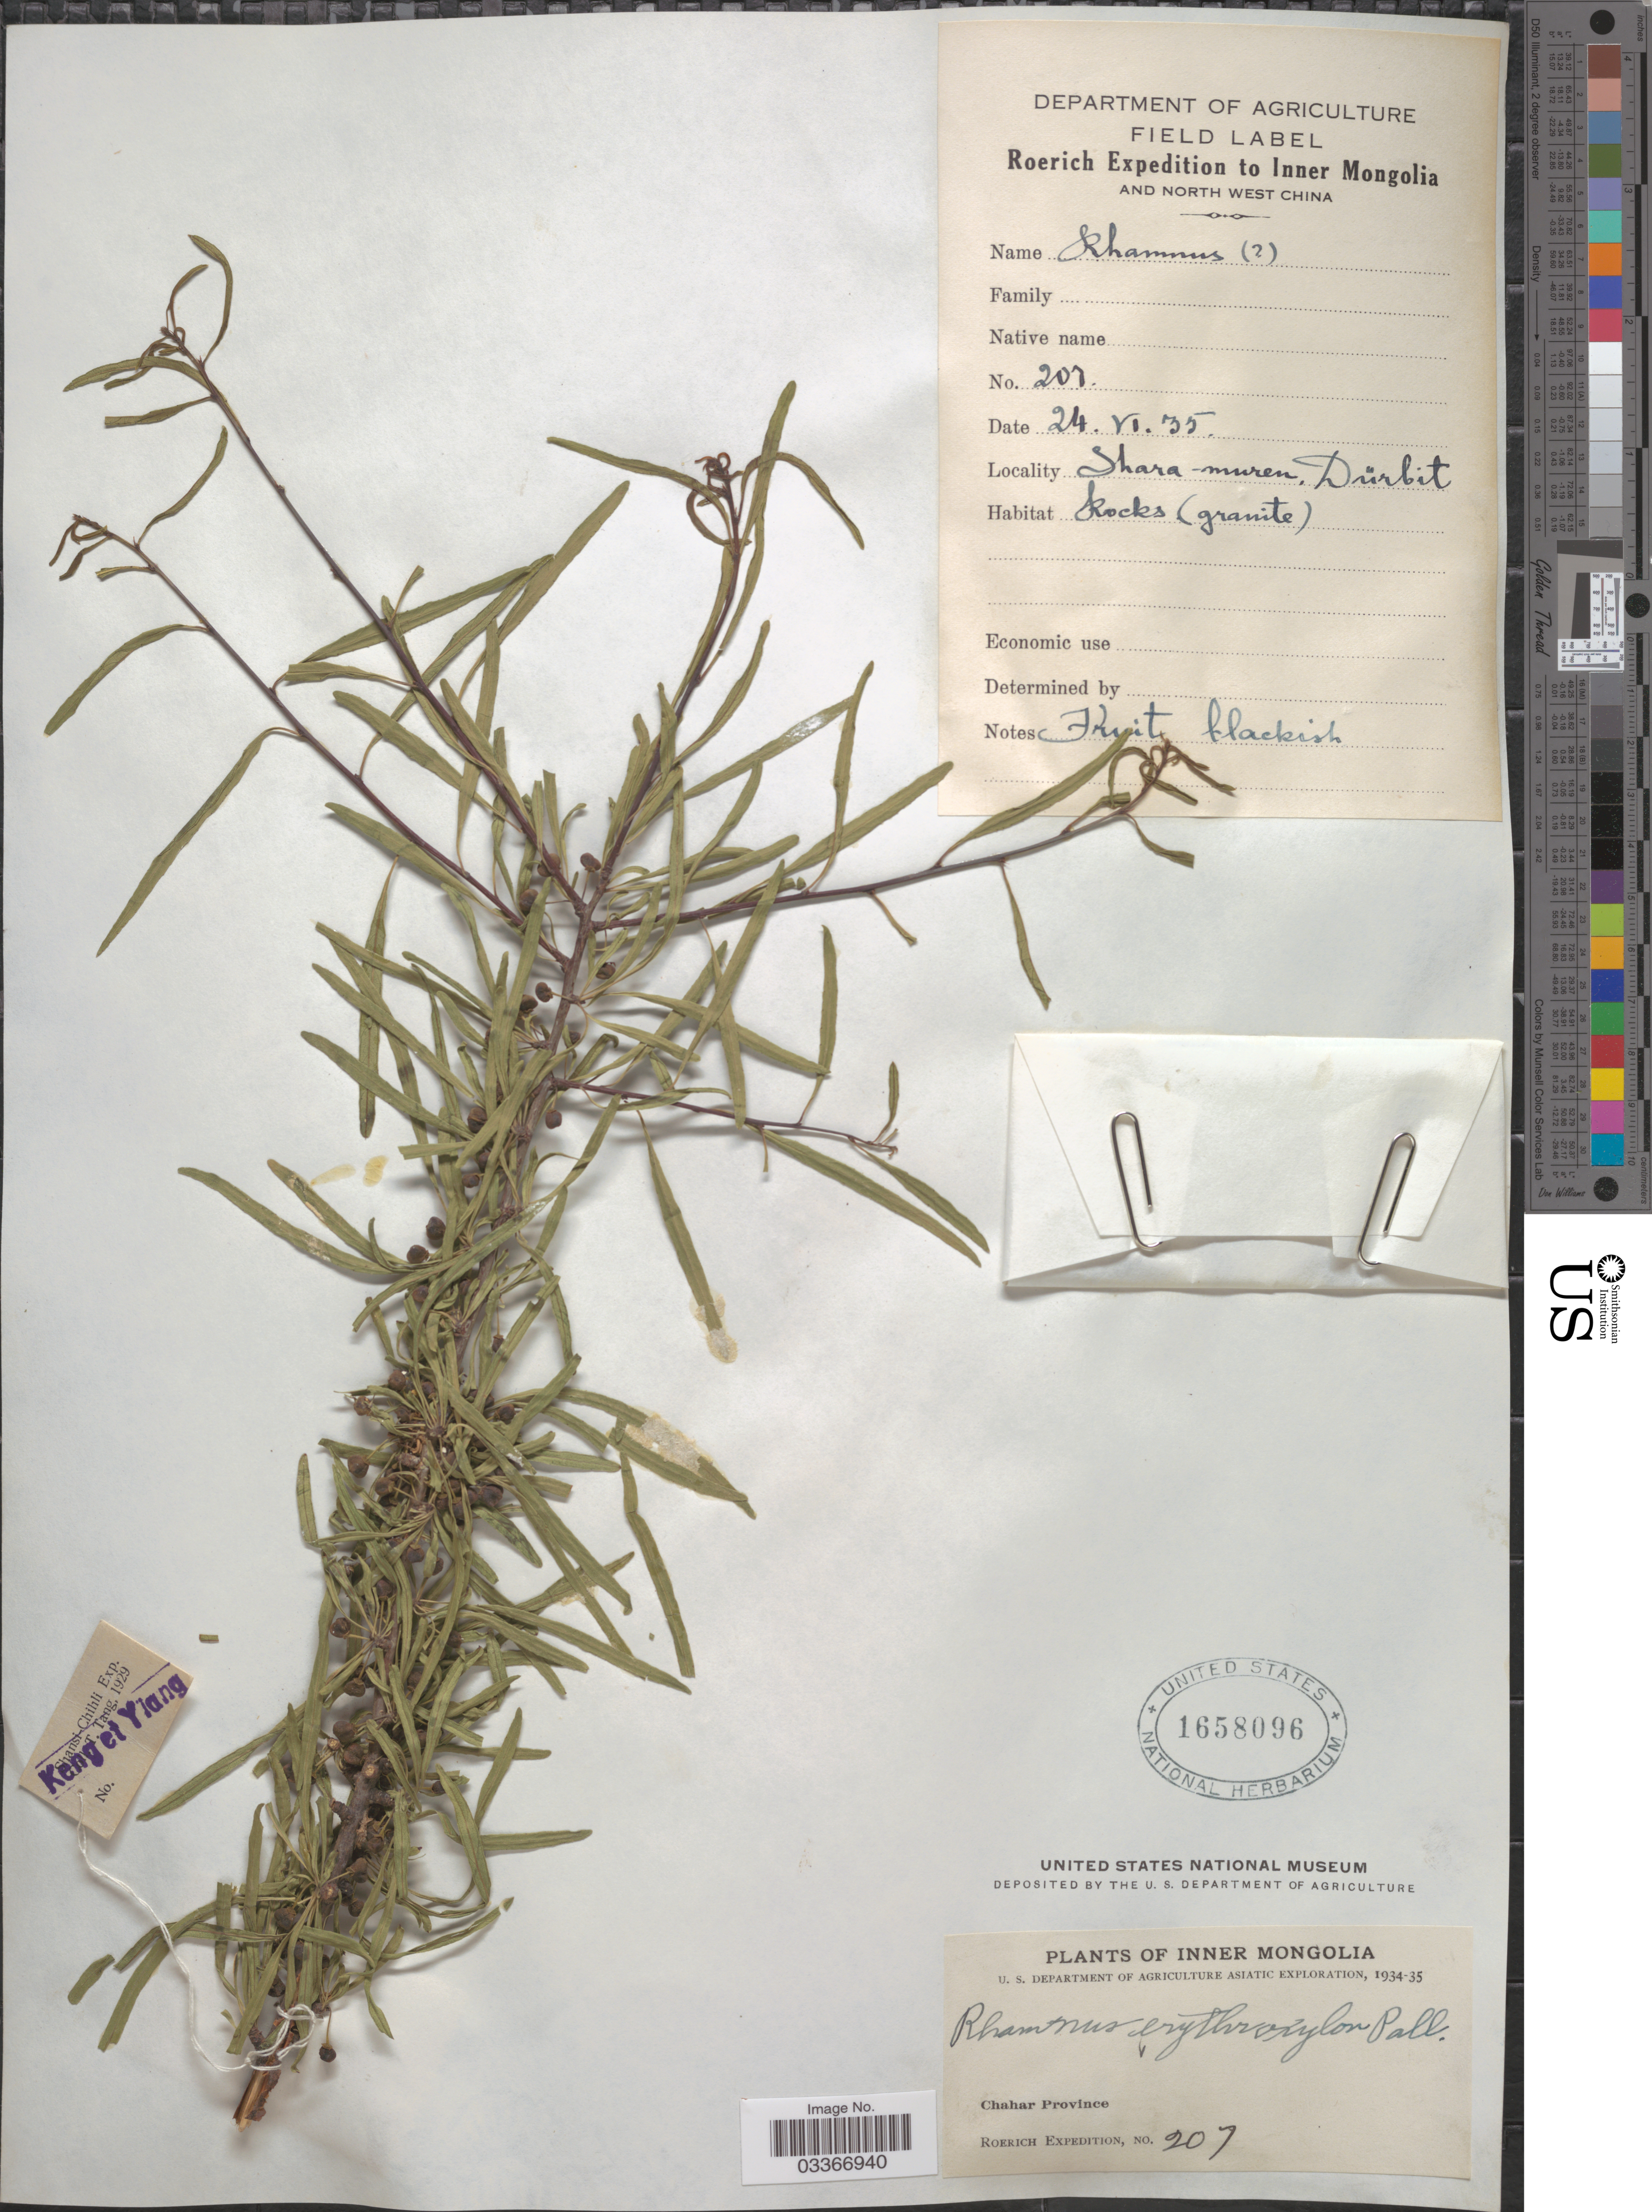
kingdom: Plantae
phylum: Tracheophyta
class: Magnoliopsida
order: Rosales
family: Rhamnaceae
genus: Rhamnus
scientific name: Rhamnus erythroxylon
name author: Pall.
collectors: Roerich Expedition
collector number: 207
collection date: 1935-06-24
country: China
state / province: Nei Monggol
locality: Inner Mongolia. Chahar Province. Shara-muren, Dürbit.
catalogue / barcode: US 1658096